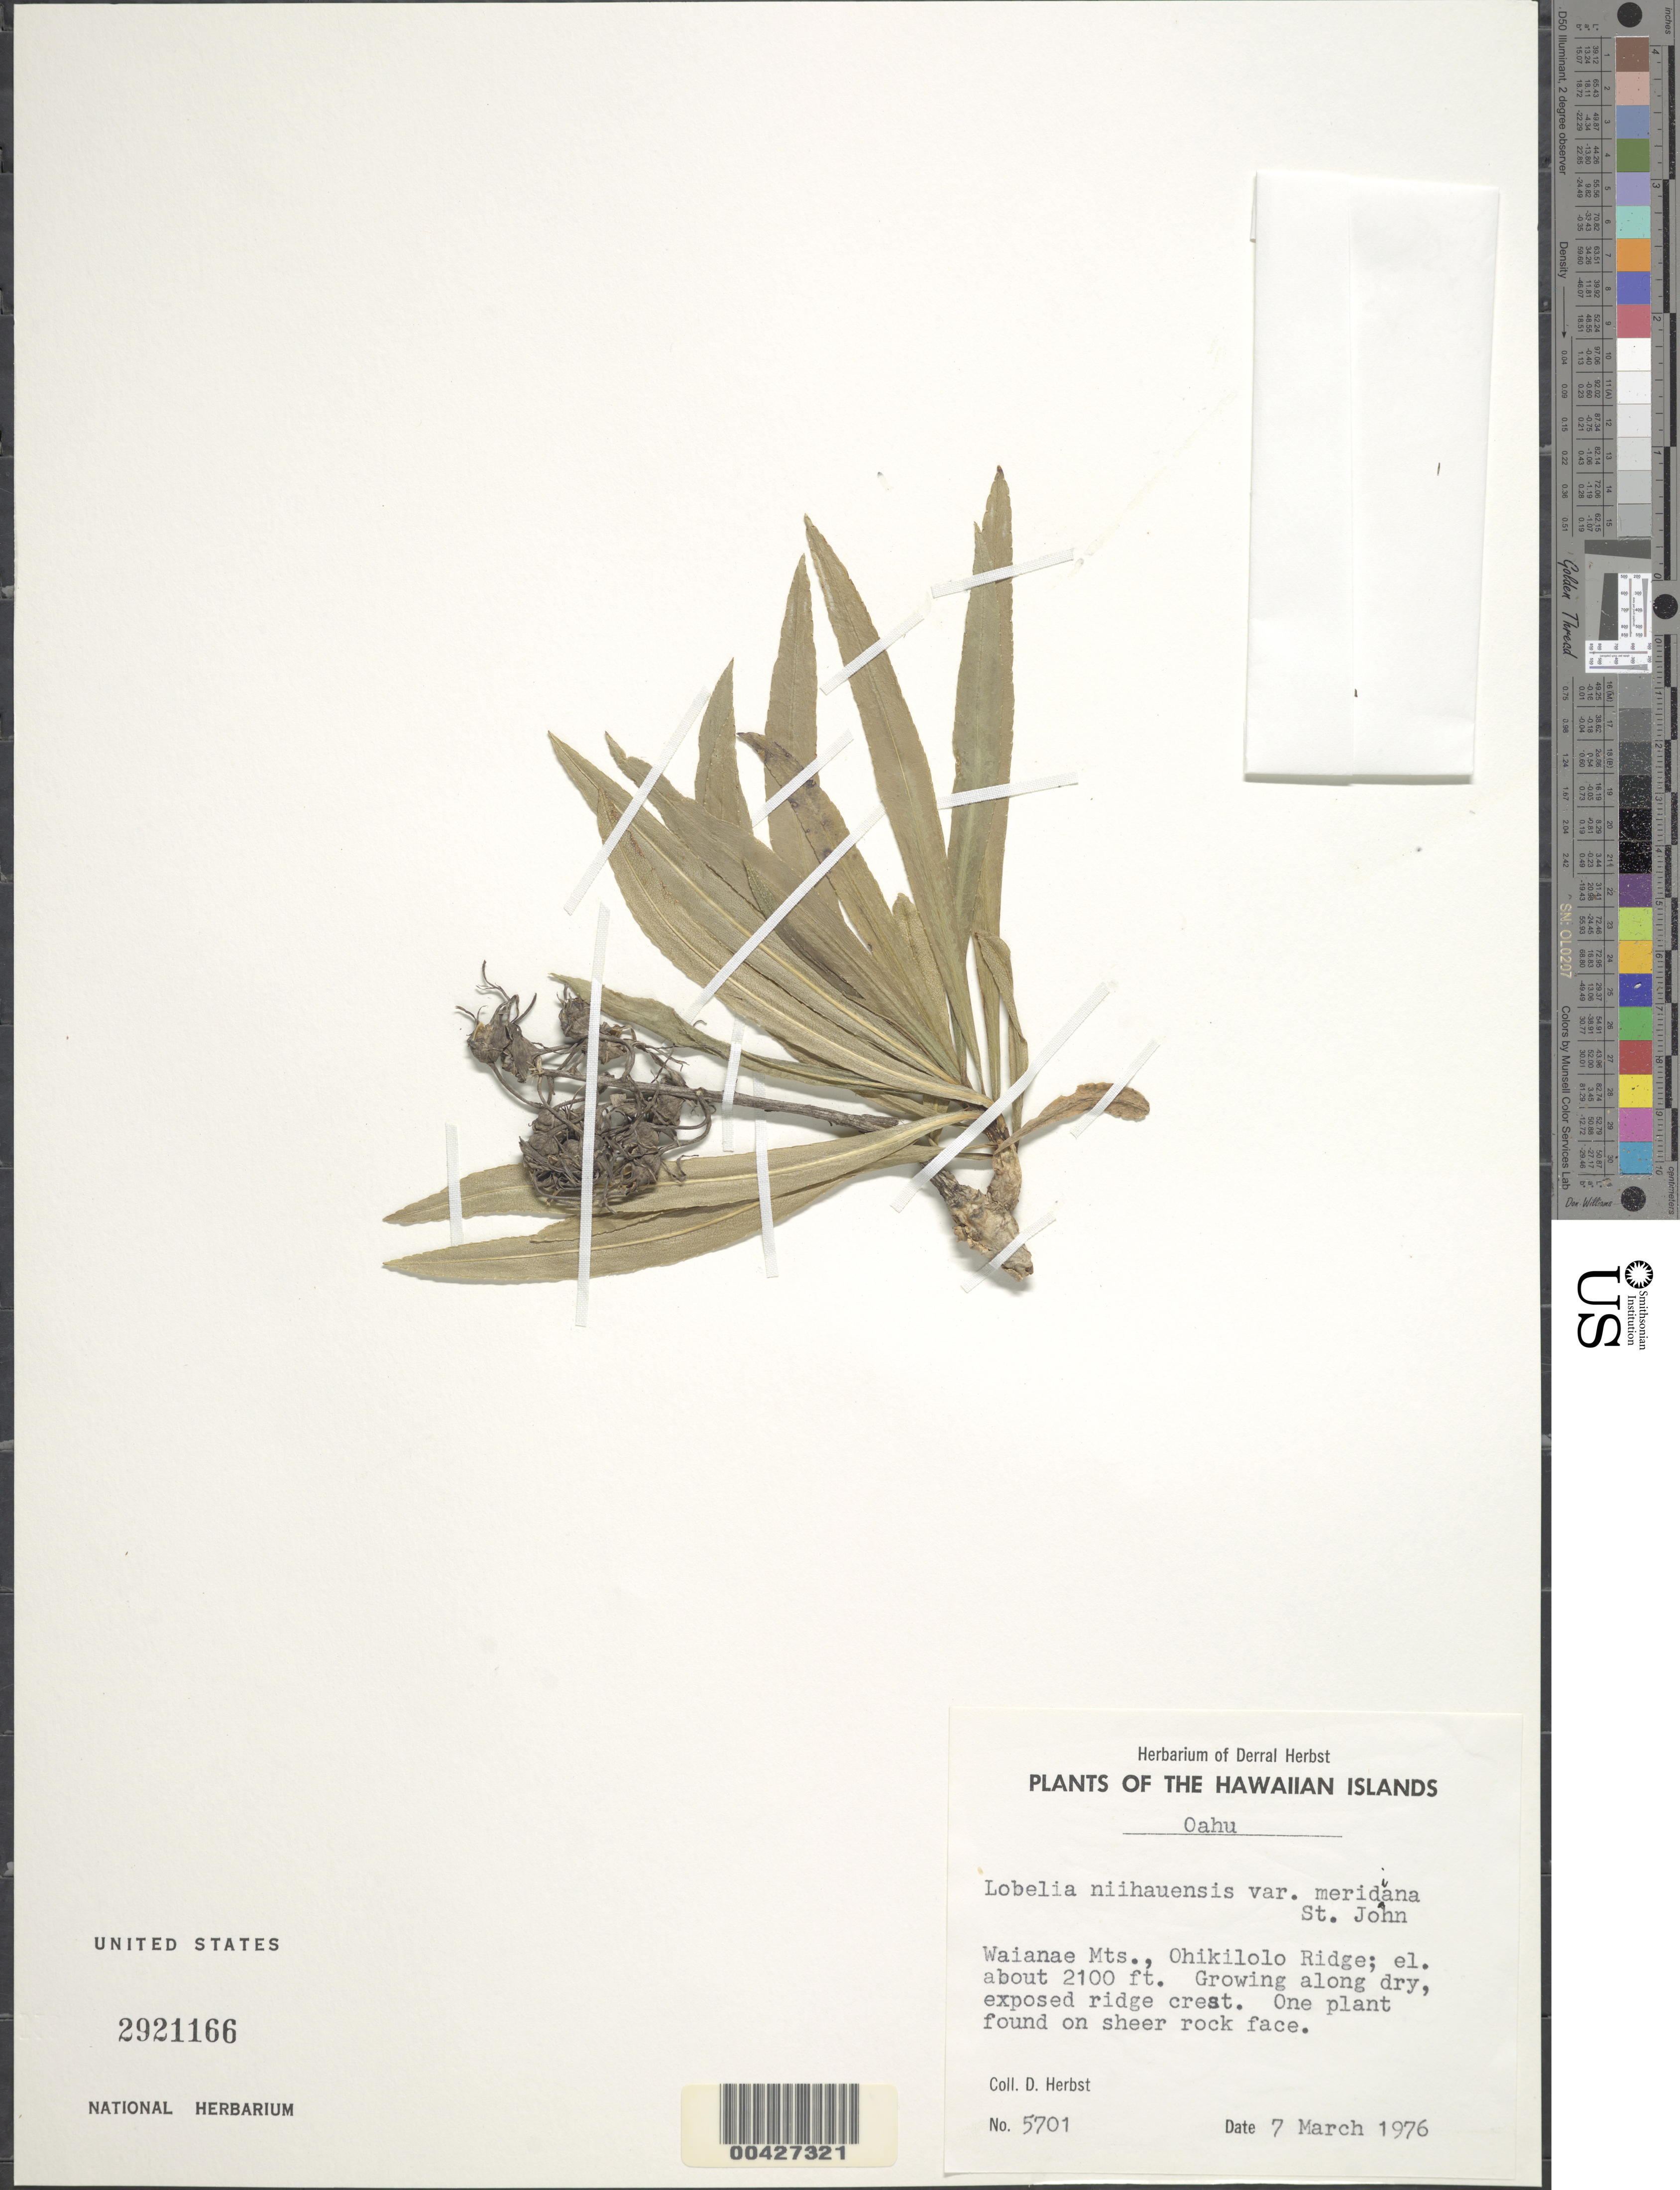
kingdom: Plantae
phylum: Tracheophyta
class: Magnoliopsida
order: Asterales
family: Campanulaceae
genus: Lobelia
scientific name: Lobelia niihauensis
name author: H. St. John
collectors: D. R. Herbst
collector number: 5701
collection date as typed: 7 Mar 1976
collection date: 1976-03-07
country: United States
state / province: Hawaii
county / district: Honolulu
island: Oahu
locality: Waianae Mountains, Ohikilolo Ridge.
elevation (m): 640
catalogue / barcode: US 2921166